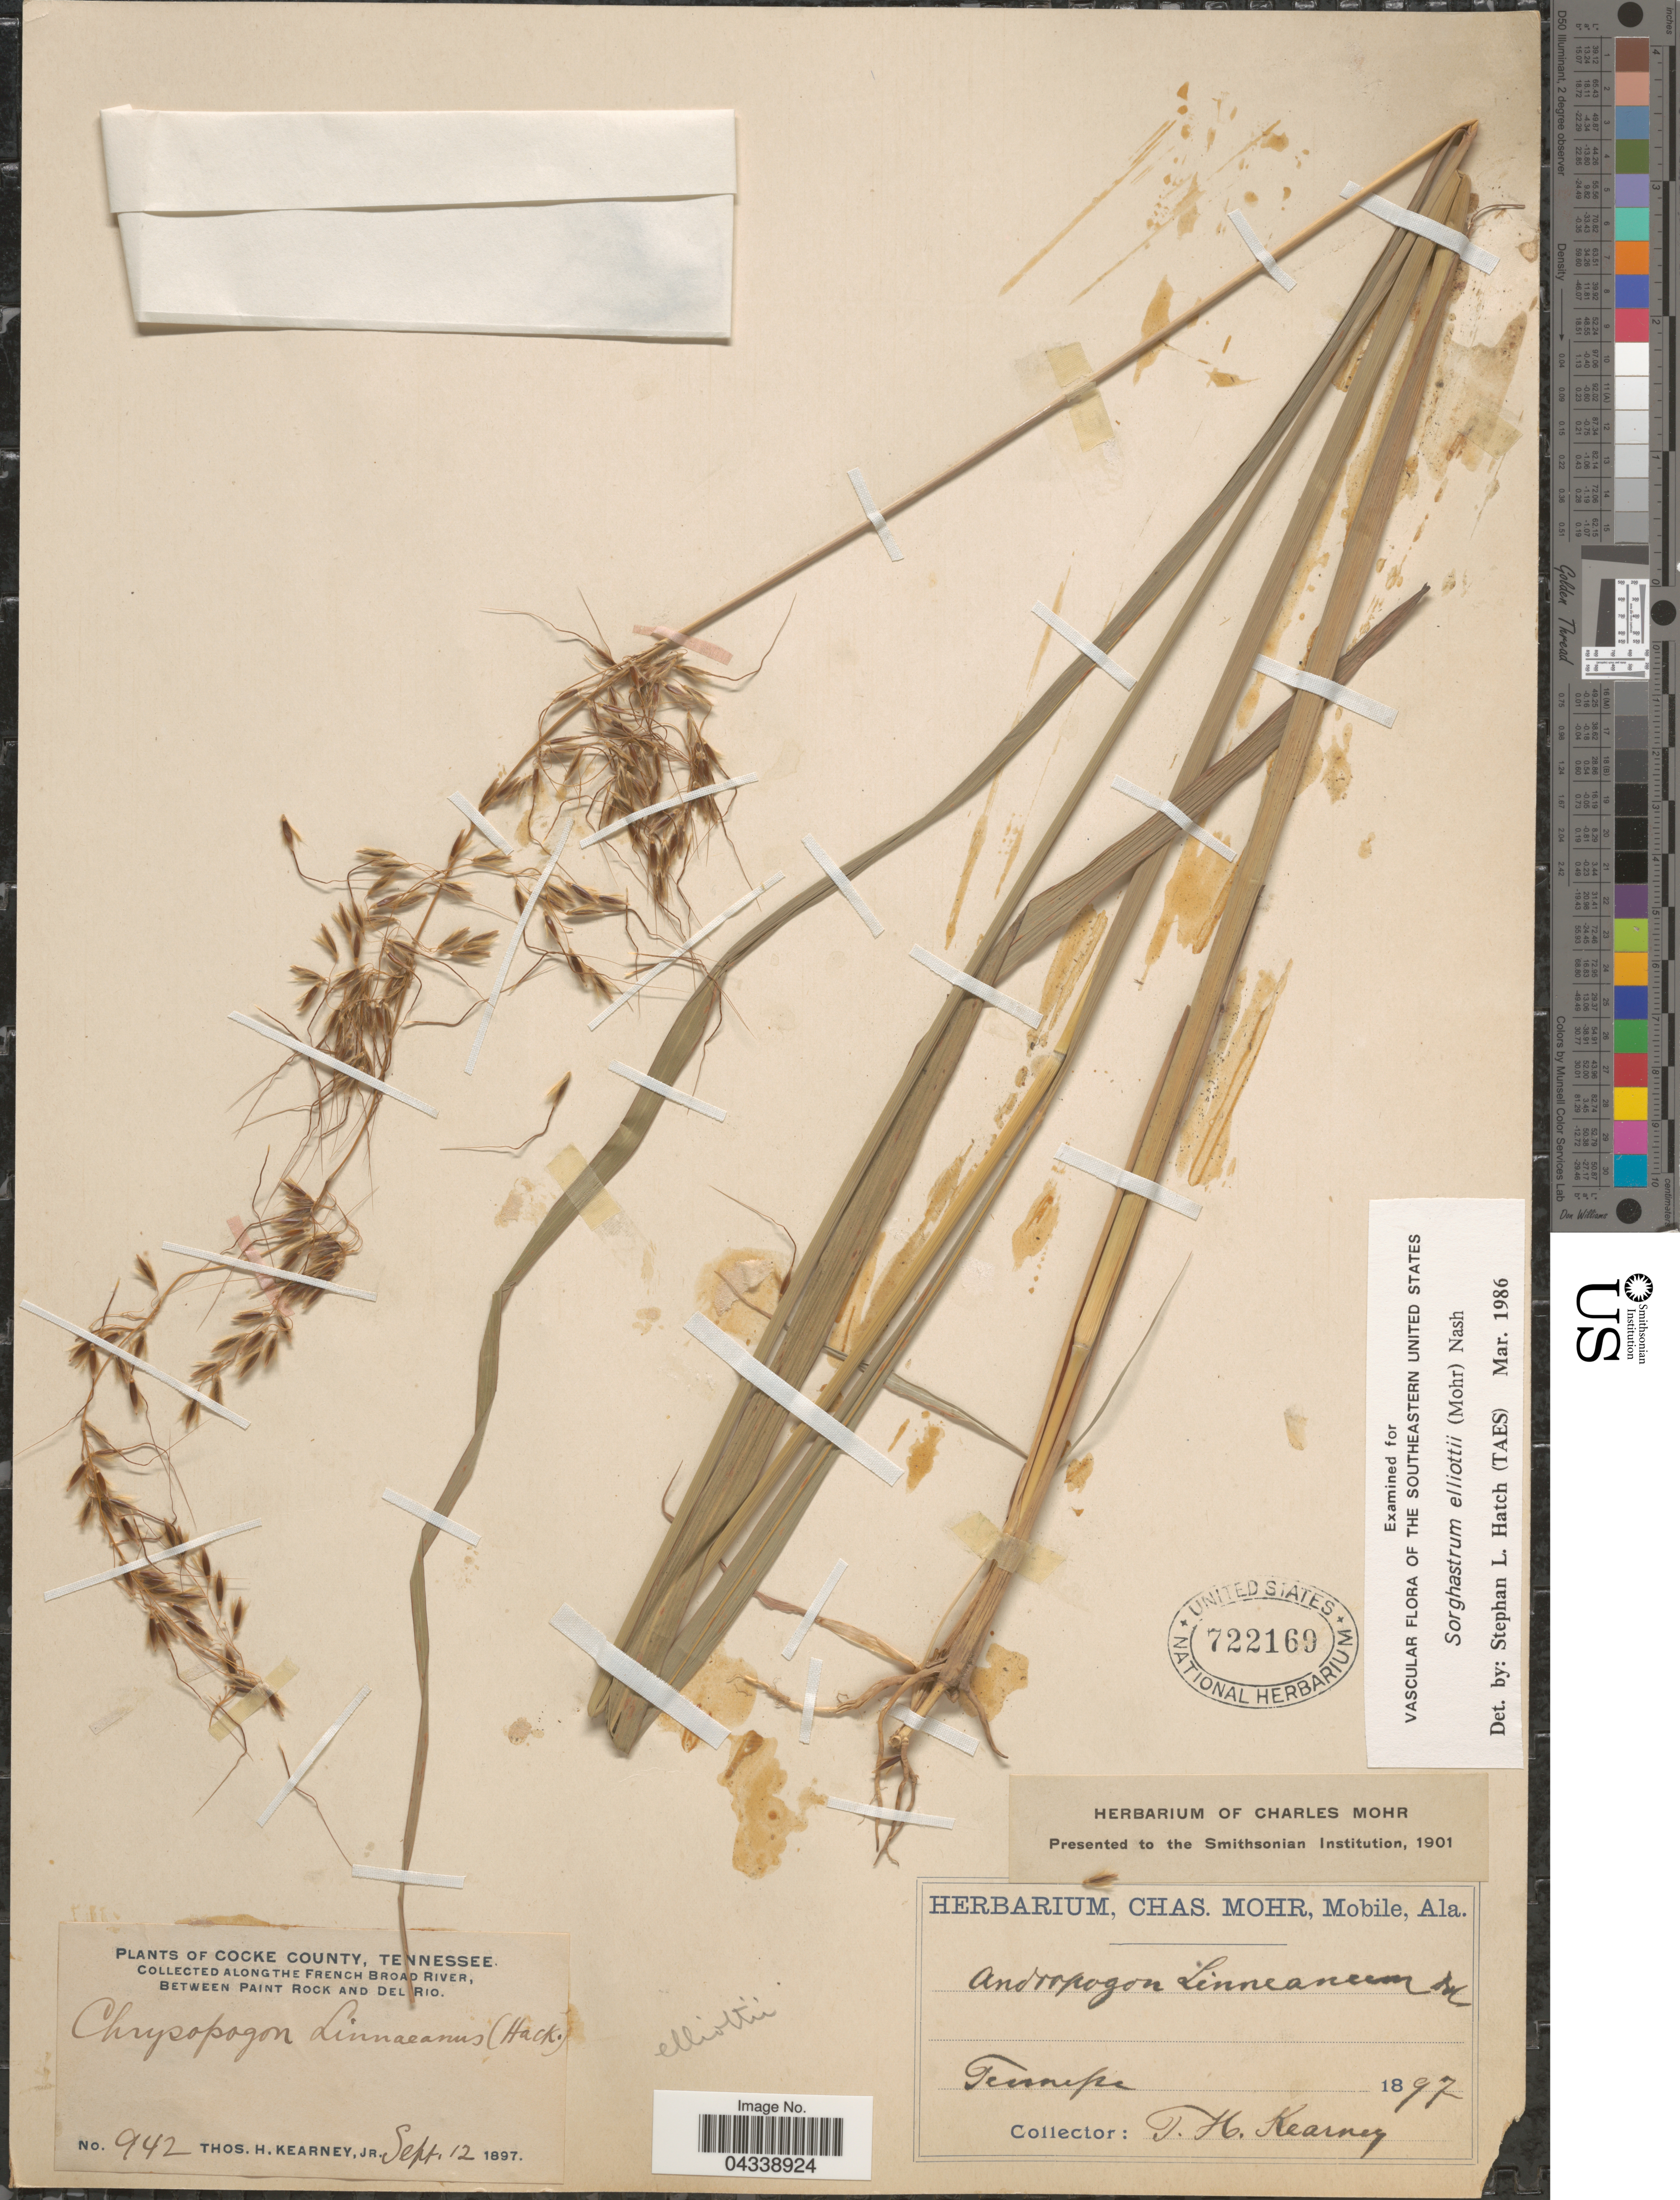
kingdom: Plantae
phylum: Tracheophyta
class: Liliopsida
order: Poales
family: Poaceae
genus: Sorghastrum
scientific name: Sorghastrum elliottii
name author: (C. Mohr) Nash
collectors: T. H. Kearney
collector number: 942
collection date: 1897-09-12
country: United States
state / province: Tennessee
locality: Cocke County. Along the French Broad River, between Paint Rock and Del Rio.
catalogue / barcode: US 722169